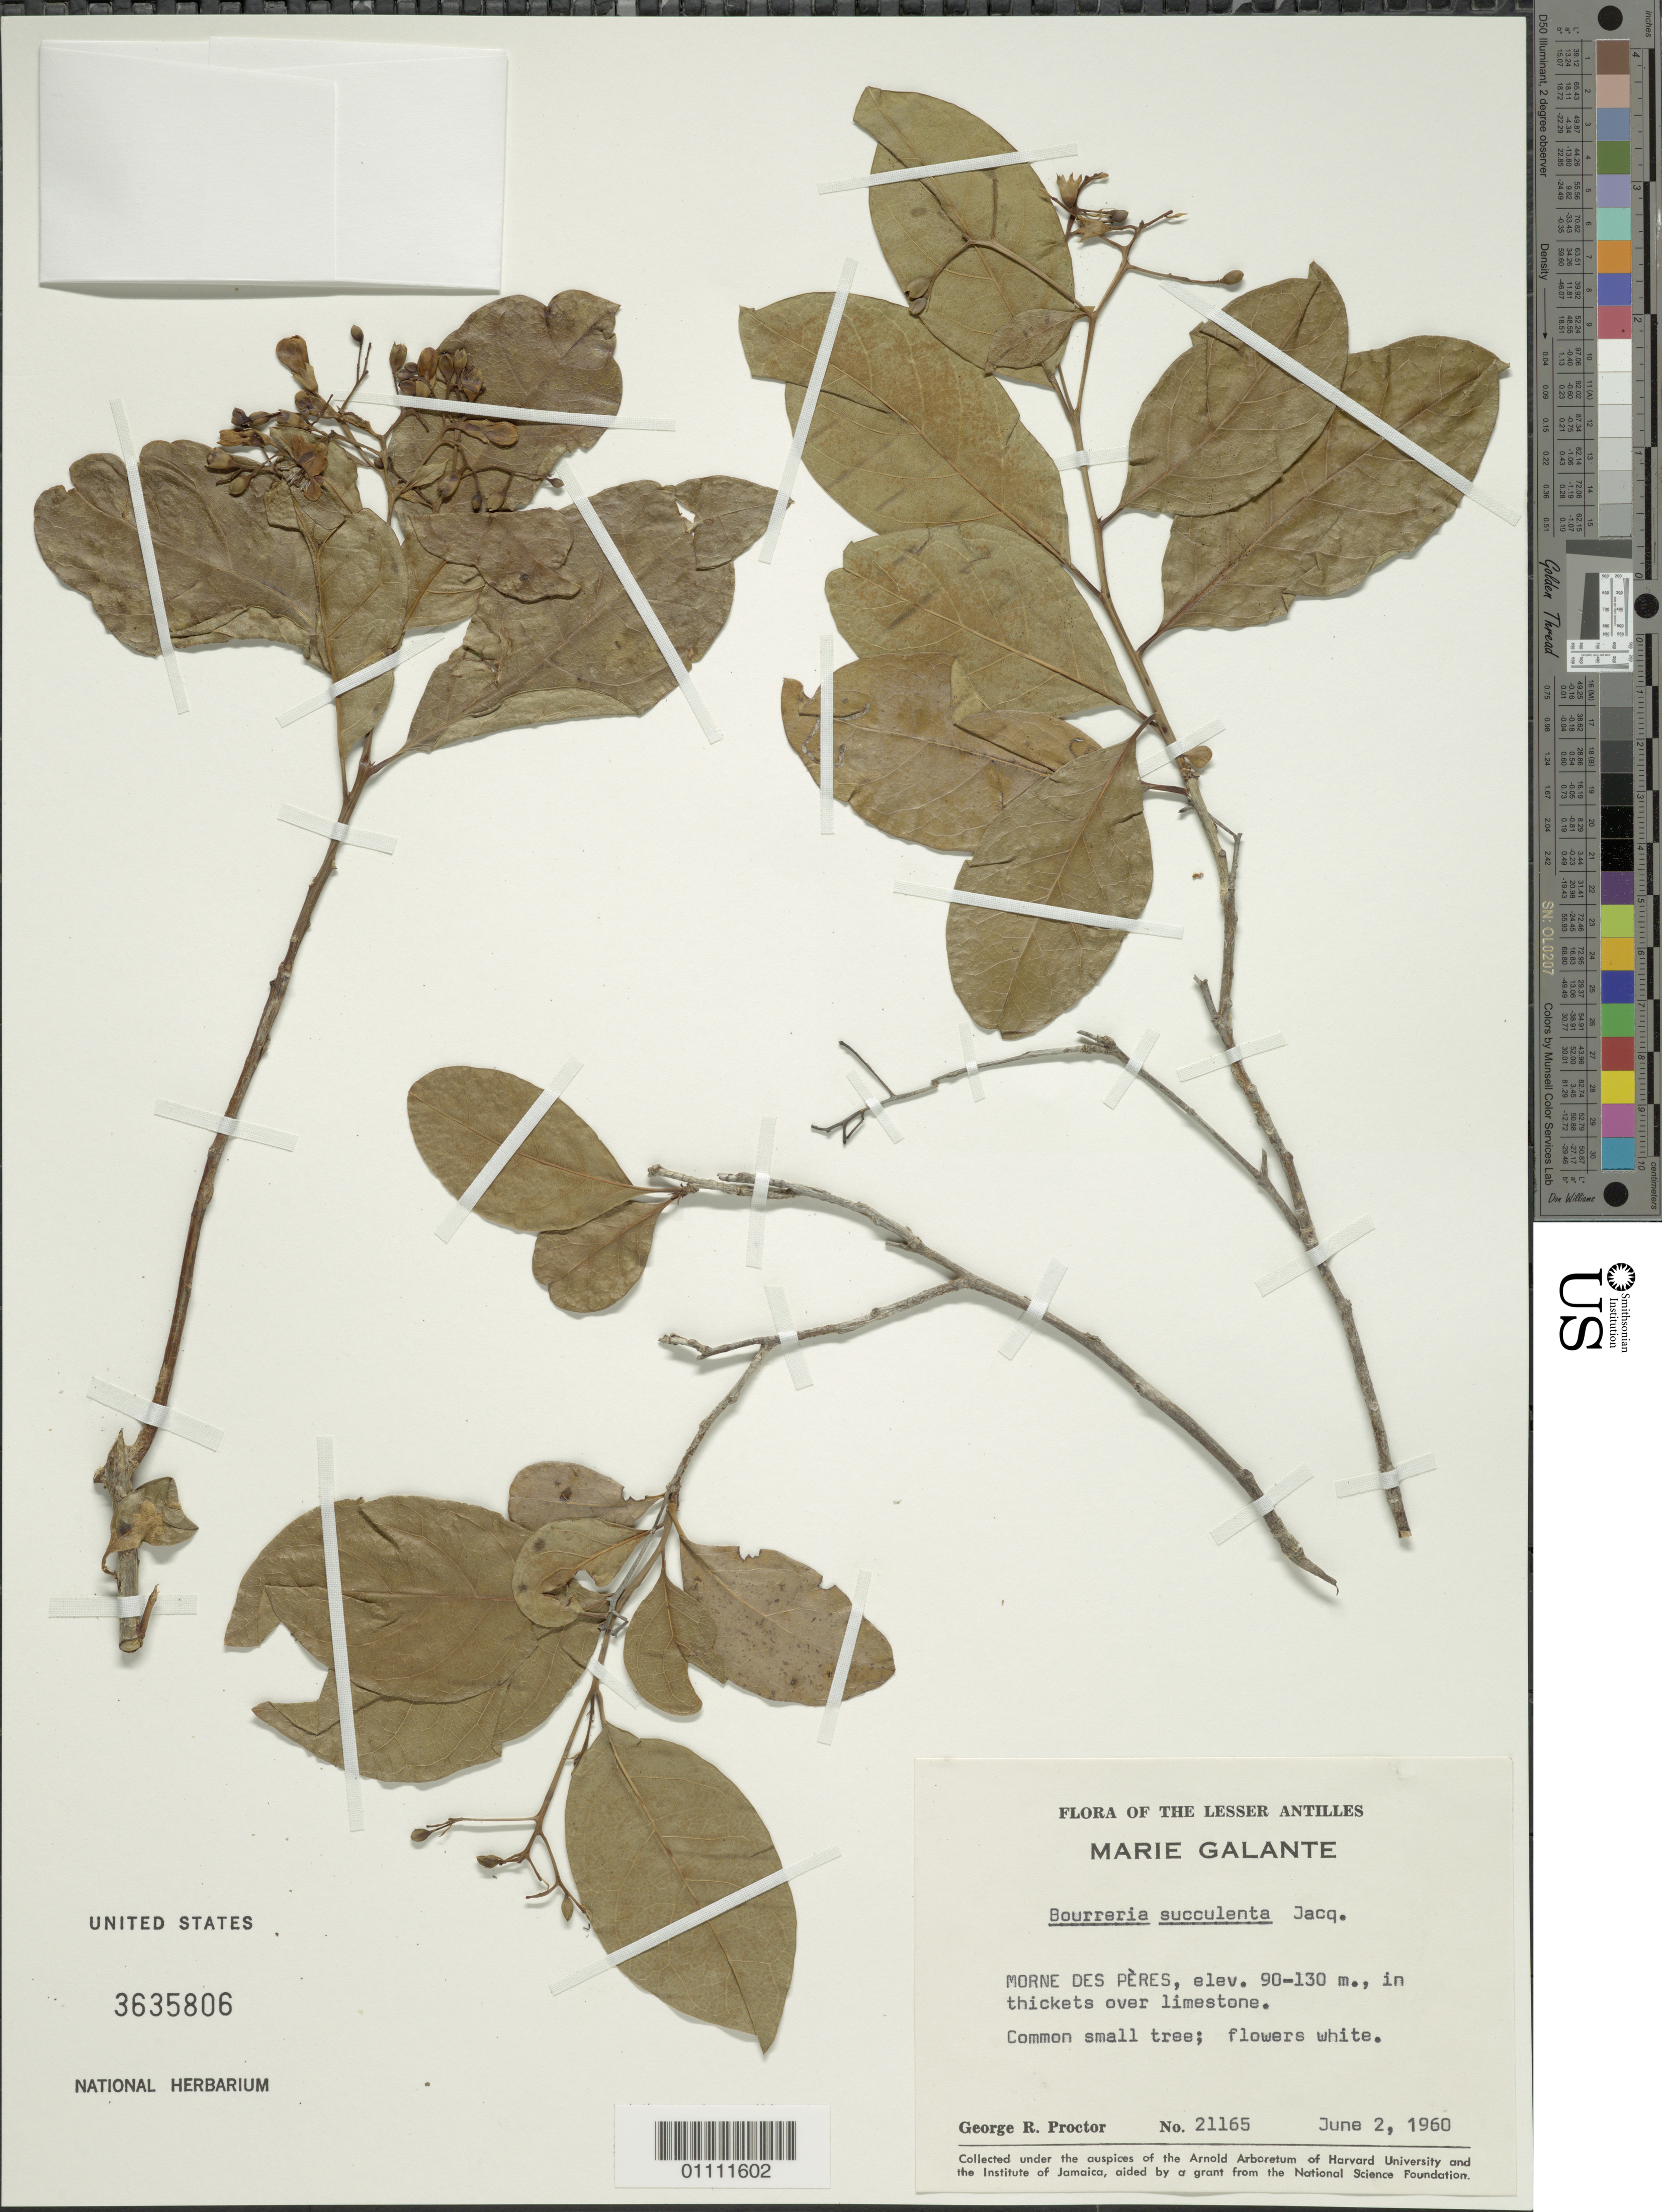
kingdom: Plantae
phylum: Tracheophyta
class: Magnoliopsida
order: Boraginales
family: Ehretiaceae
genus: Bourreria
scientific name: Bourreria succulenta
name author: Jacq.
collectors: G. R. Proctor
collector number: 21165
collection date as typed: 02 Jun 1960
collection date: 1960-06-02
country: Guadeloupe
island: Marie Galante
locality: Morne des Pères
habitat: In thickets over limestone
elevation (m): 90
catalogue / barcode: US 3635806